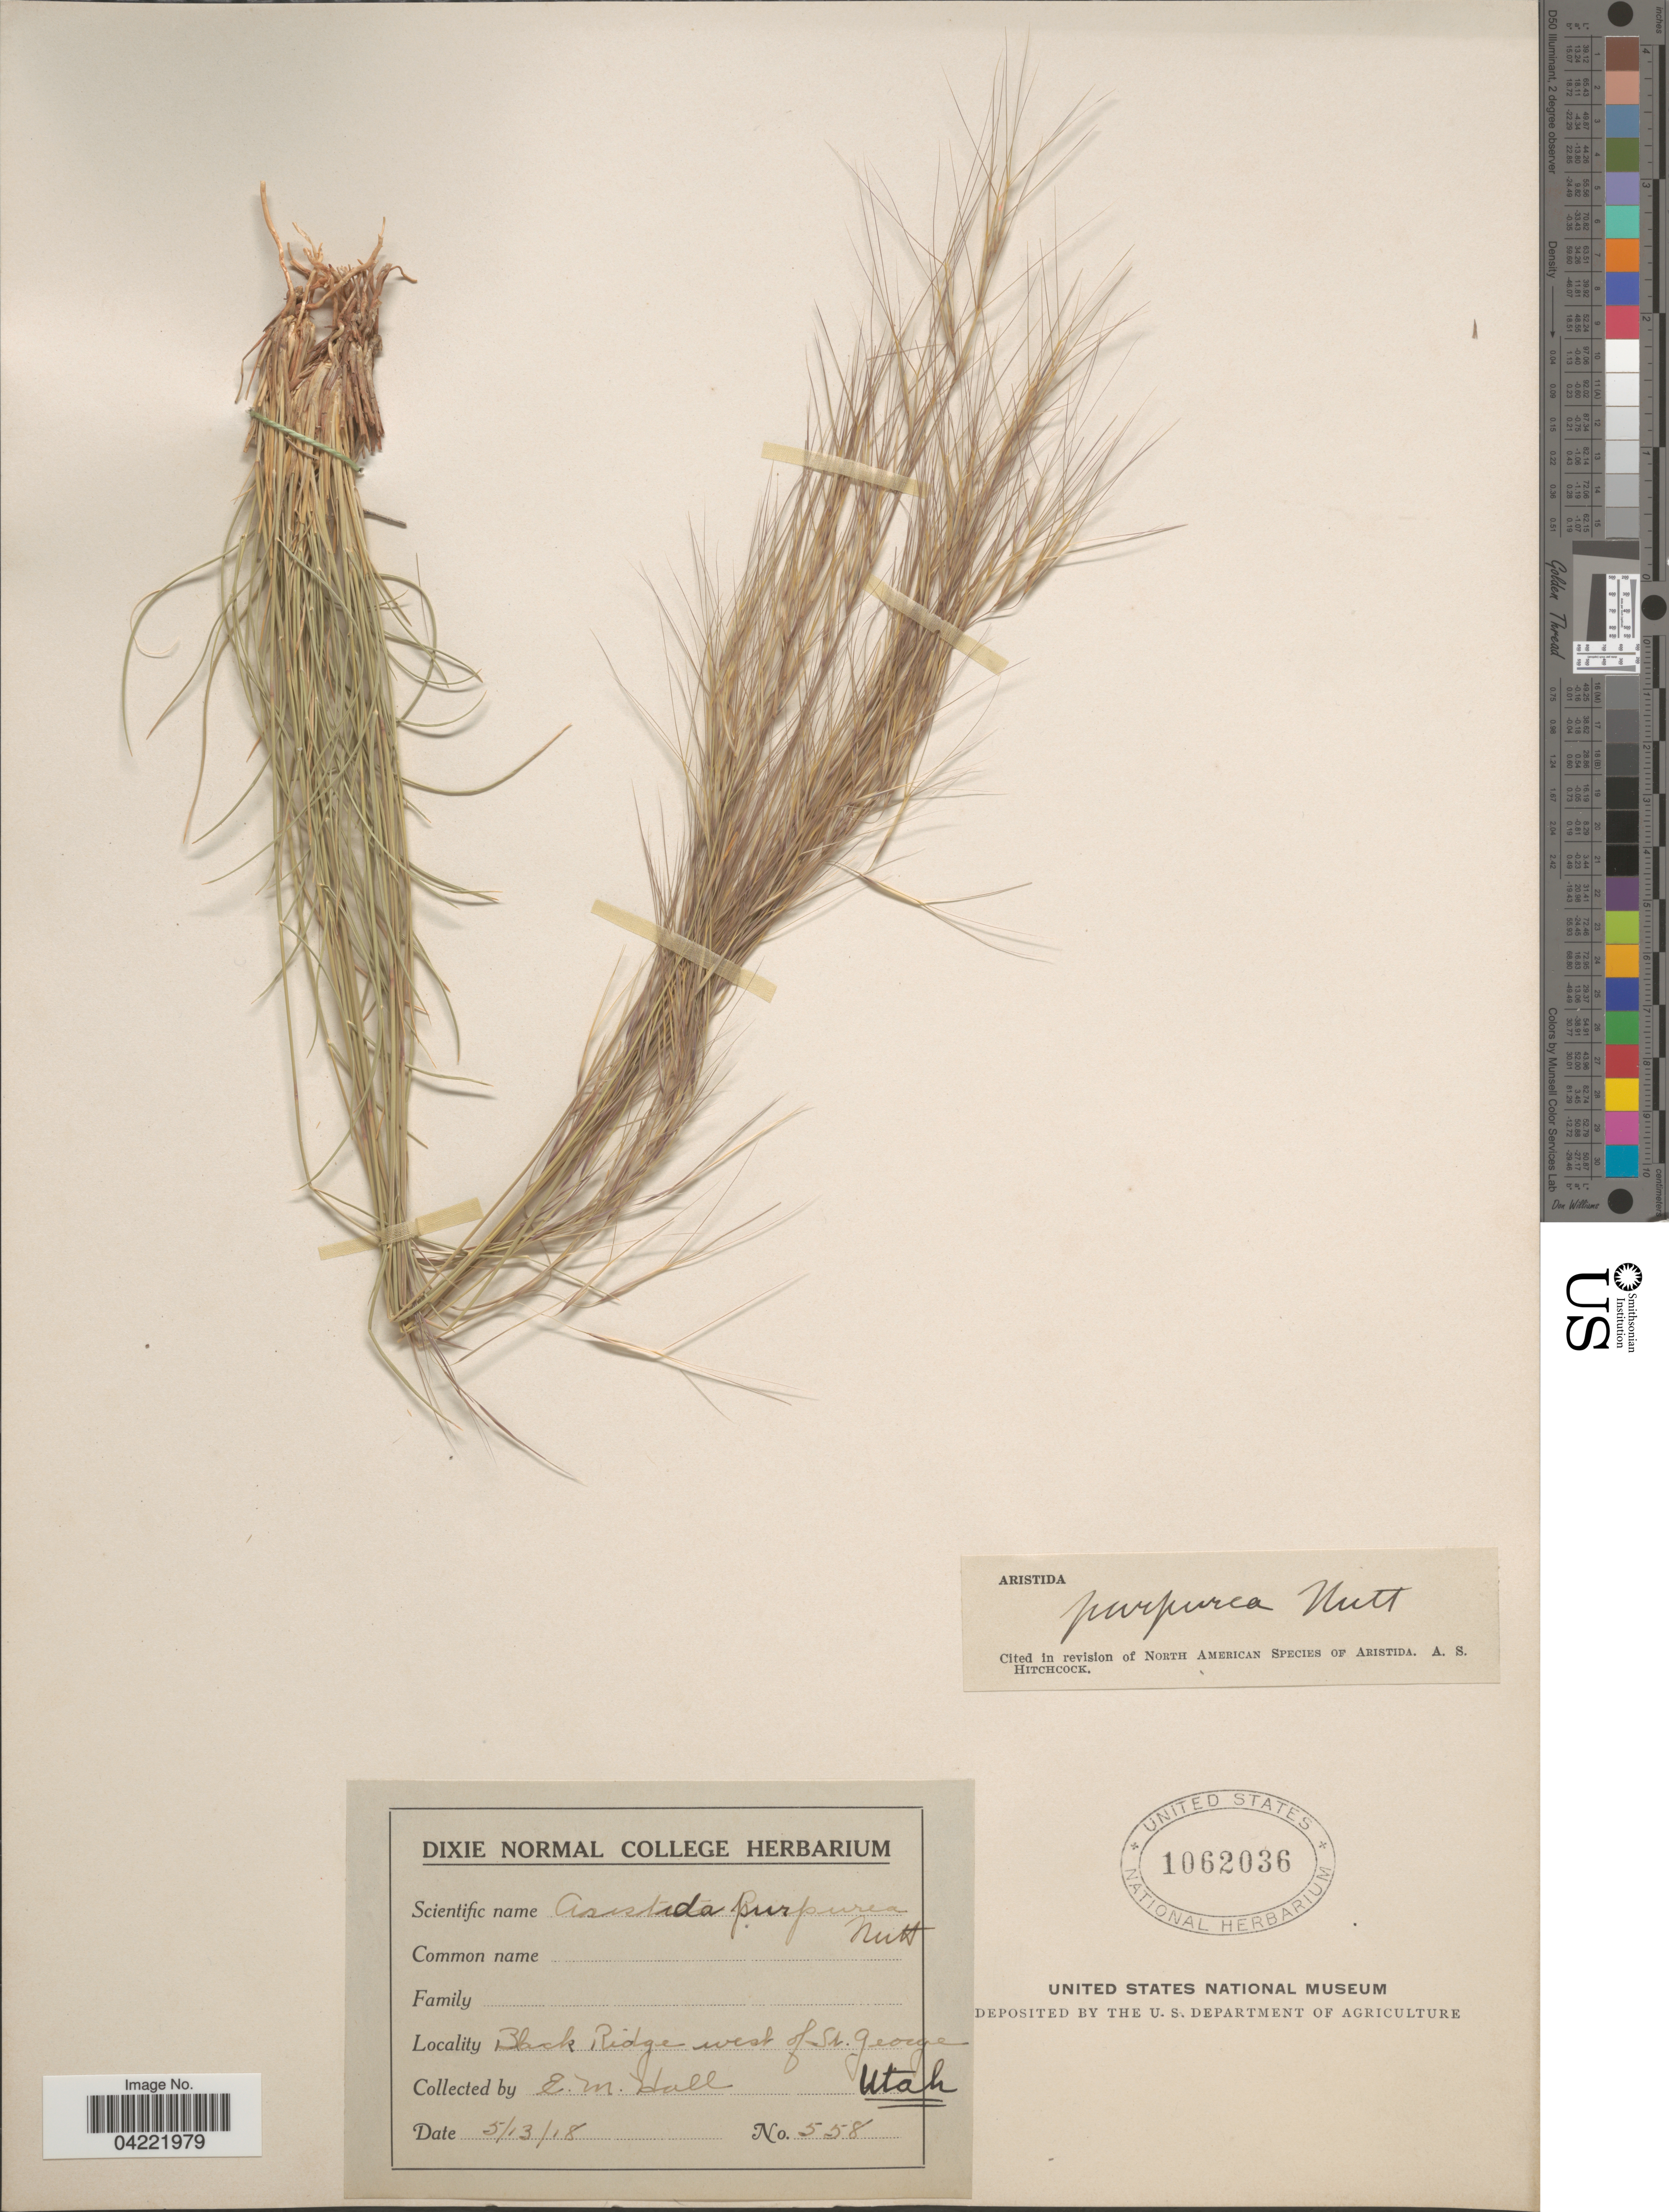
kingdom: Plantae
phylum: Tracheophyta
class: Liliopsida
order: Poales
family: Poaceae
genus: Aristida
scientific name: Aristida purpurea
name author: Nutt.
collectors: E. Hall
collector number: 558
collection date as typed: Transcribed d/m/y: 13/5/18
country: United States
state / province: Utah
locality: Black Ridge west of St. George.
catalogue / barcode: US 1062036